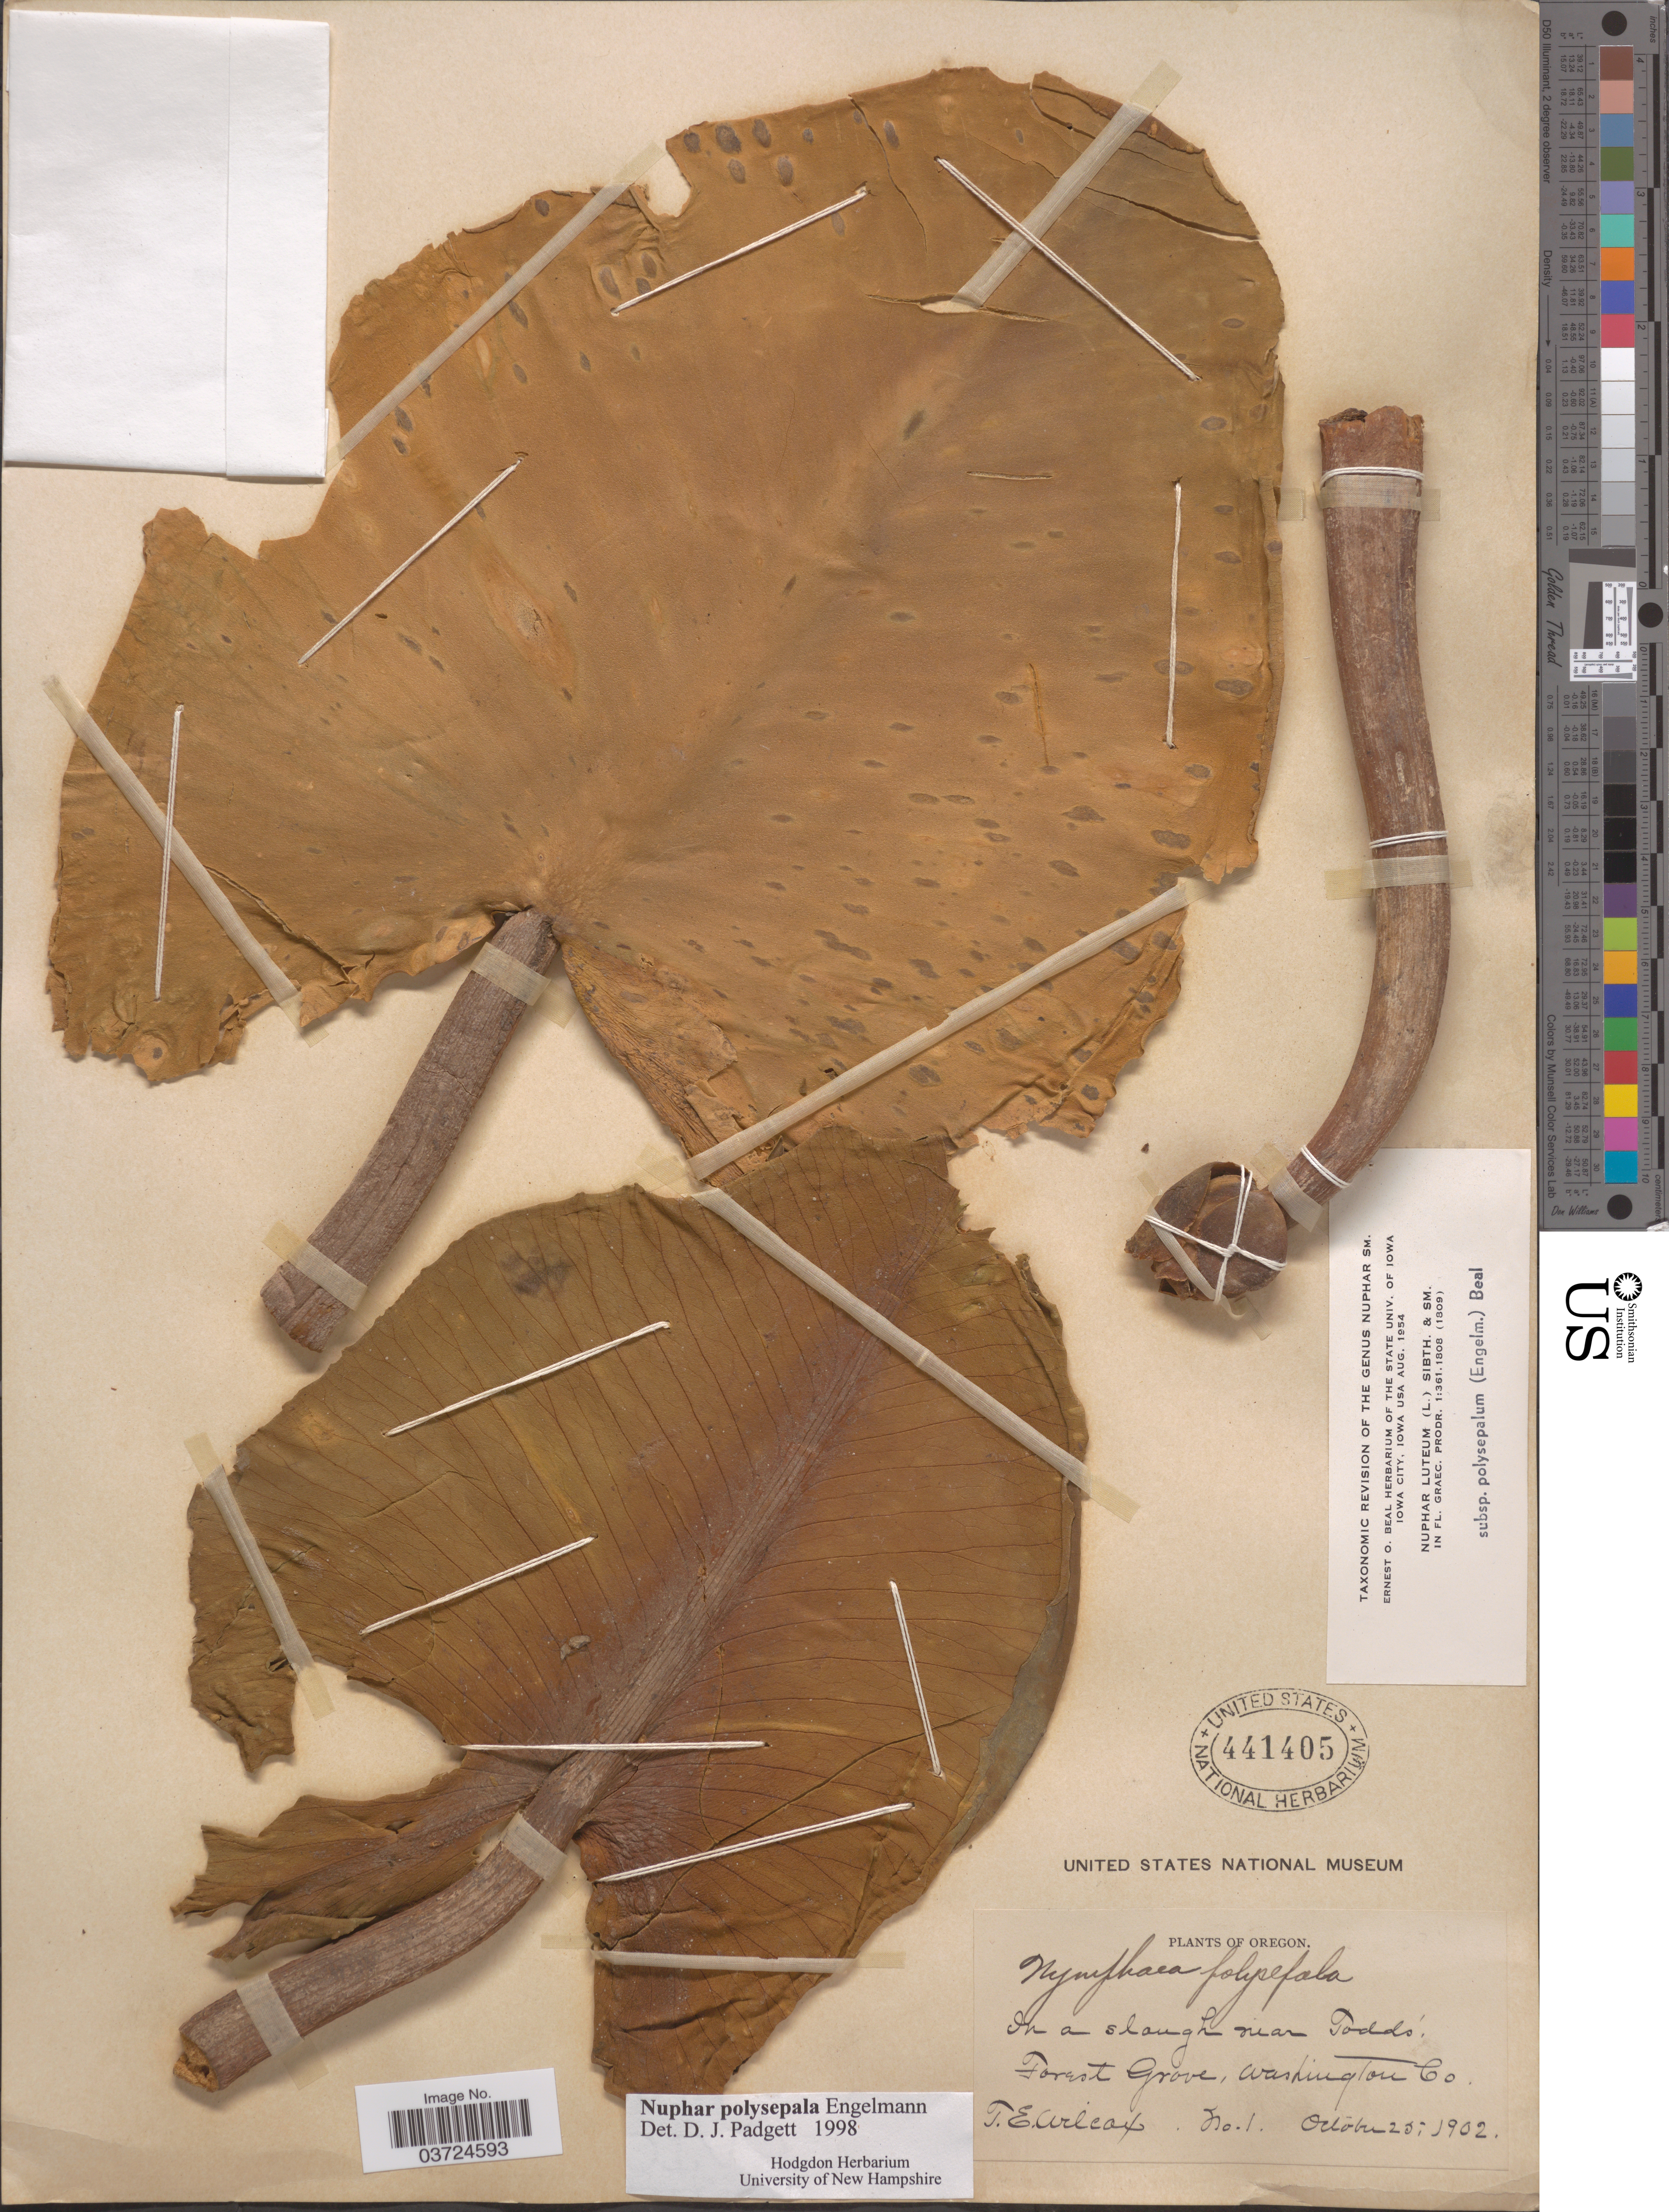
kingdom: Plantae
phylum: Tracheophyta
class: Magnoliopsida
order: Nymphaeales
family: Nymphaeaceae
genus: Nuphar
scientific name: Nuphar polysepala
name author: Englem.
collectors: T. E. Wilcox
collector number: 1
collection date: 1902-10-25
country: United States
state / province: Oregon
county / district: Washington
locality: On a slough near Todd's, Forest Grove, Washington Co.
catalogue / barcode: US 441405